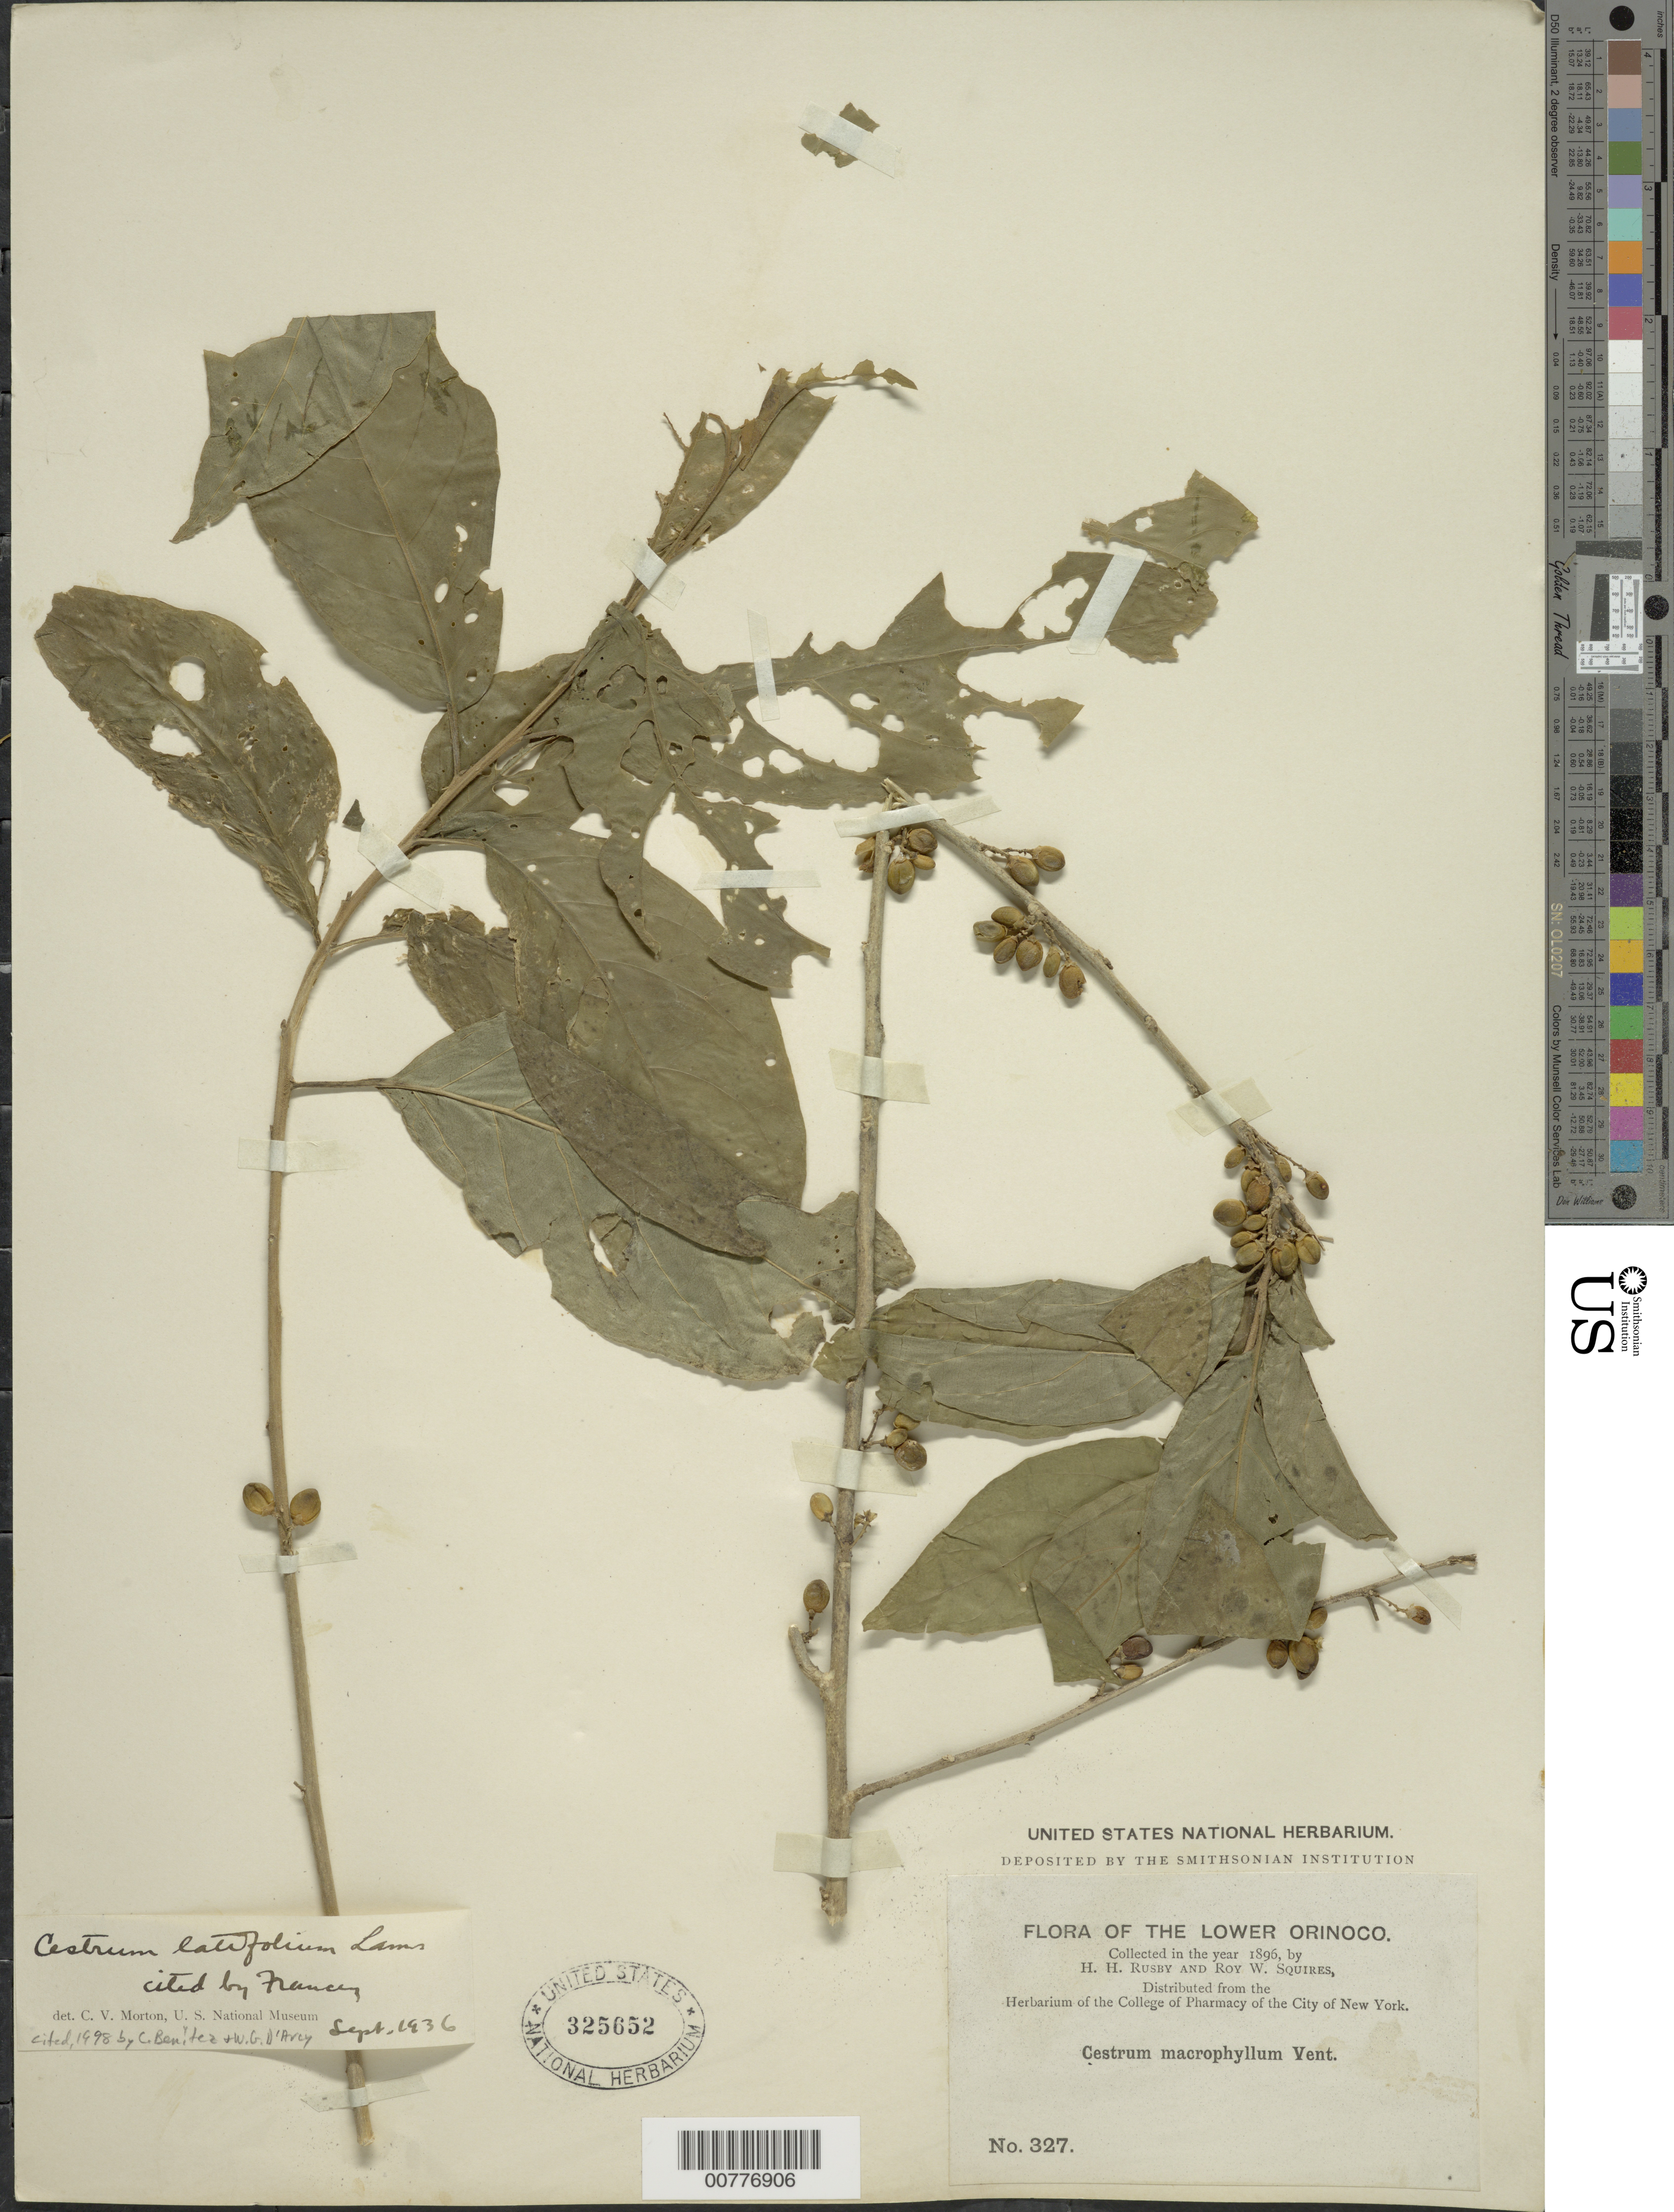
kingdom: Plantae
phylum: Tracheophyta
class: Magnoliopsida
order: Solanales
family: Solanaceae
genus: Cestrum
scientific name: Cestrum latifolium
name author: Lam.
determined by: D'Arcy, W. G.; Benítez, C. E.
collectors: H. H. Rusby & R. Squires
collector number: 327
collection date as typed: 1896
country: Venezuela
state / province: Delta Amacuro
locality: Lower Orinoco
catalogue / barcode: US 325652